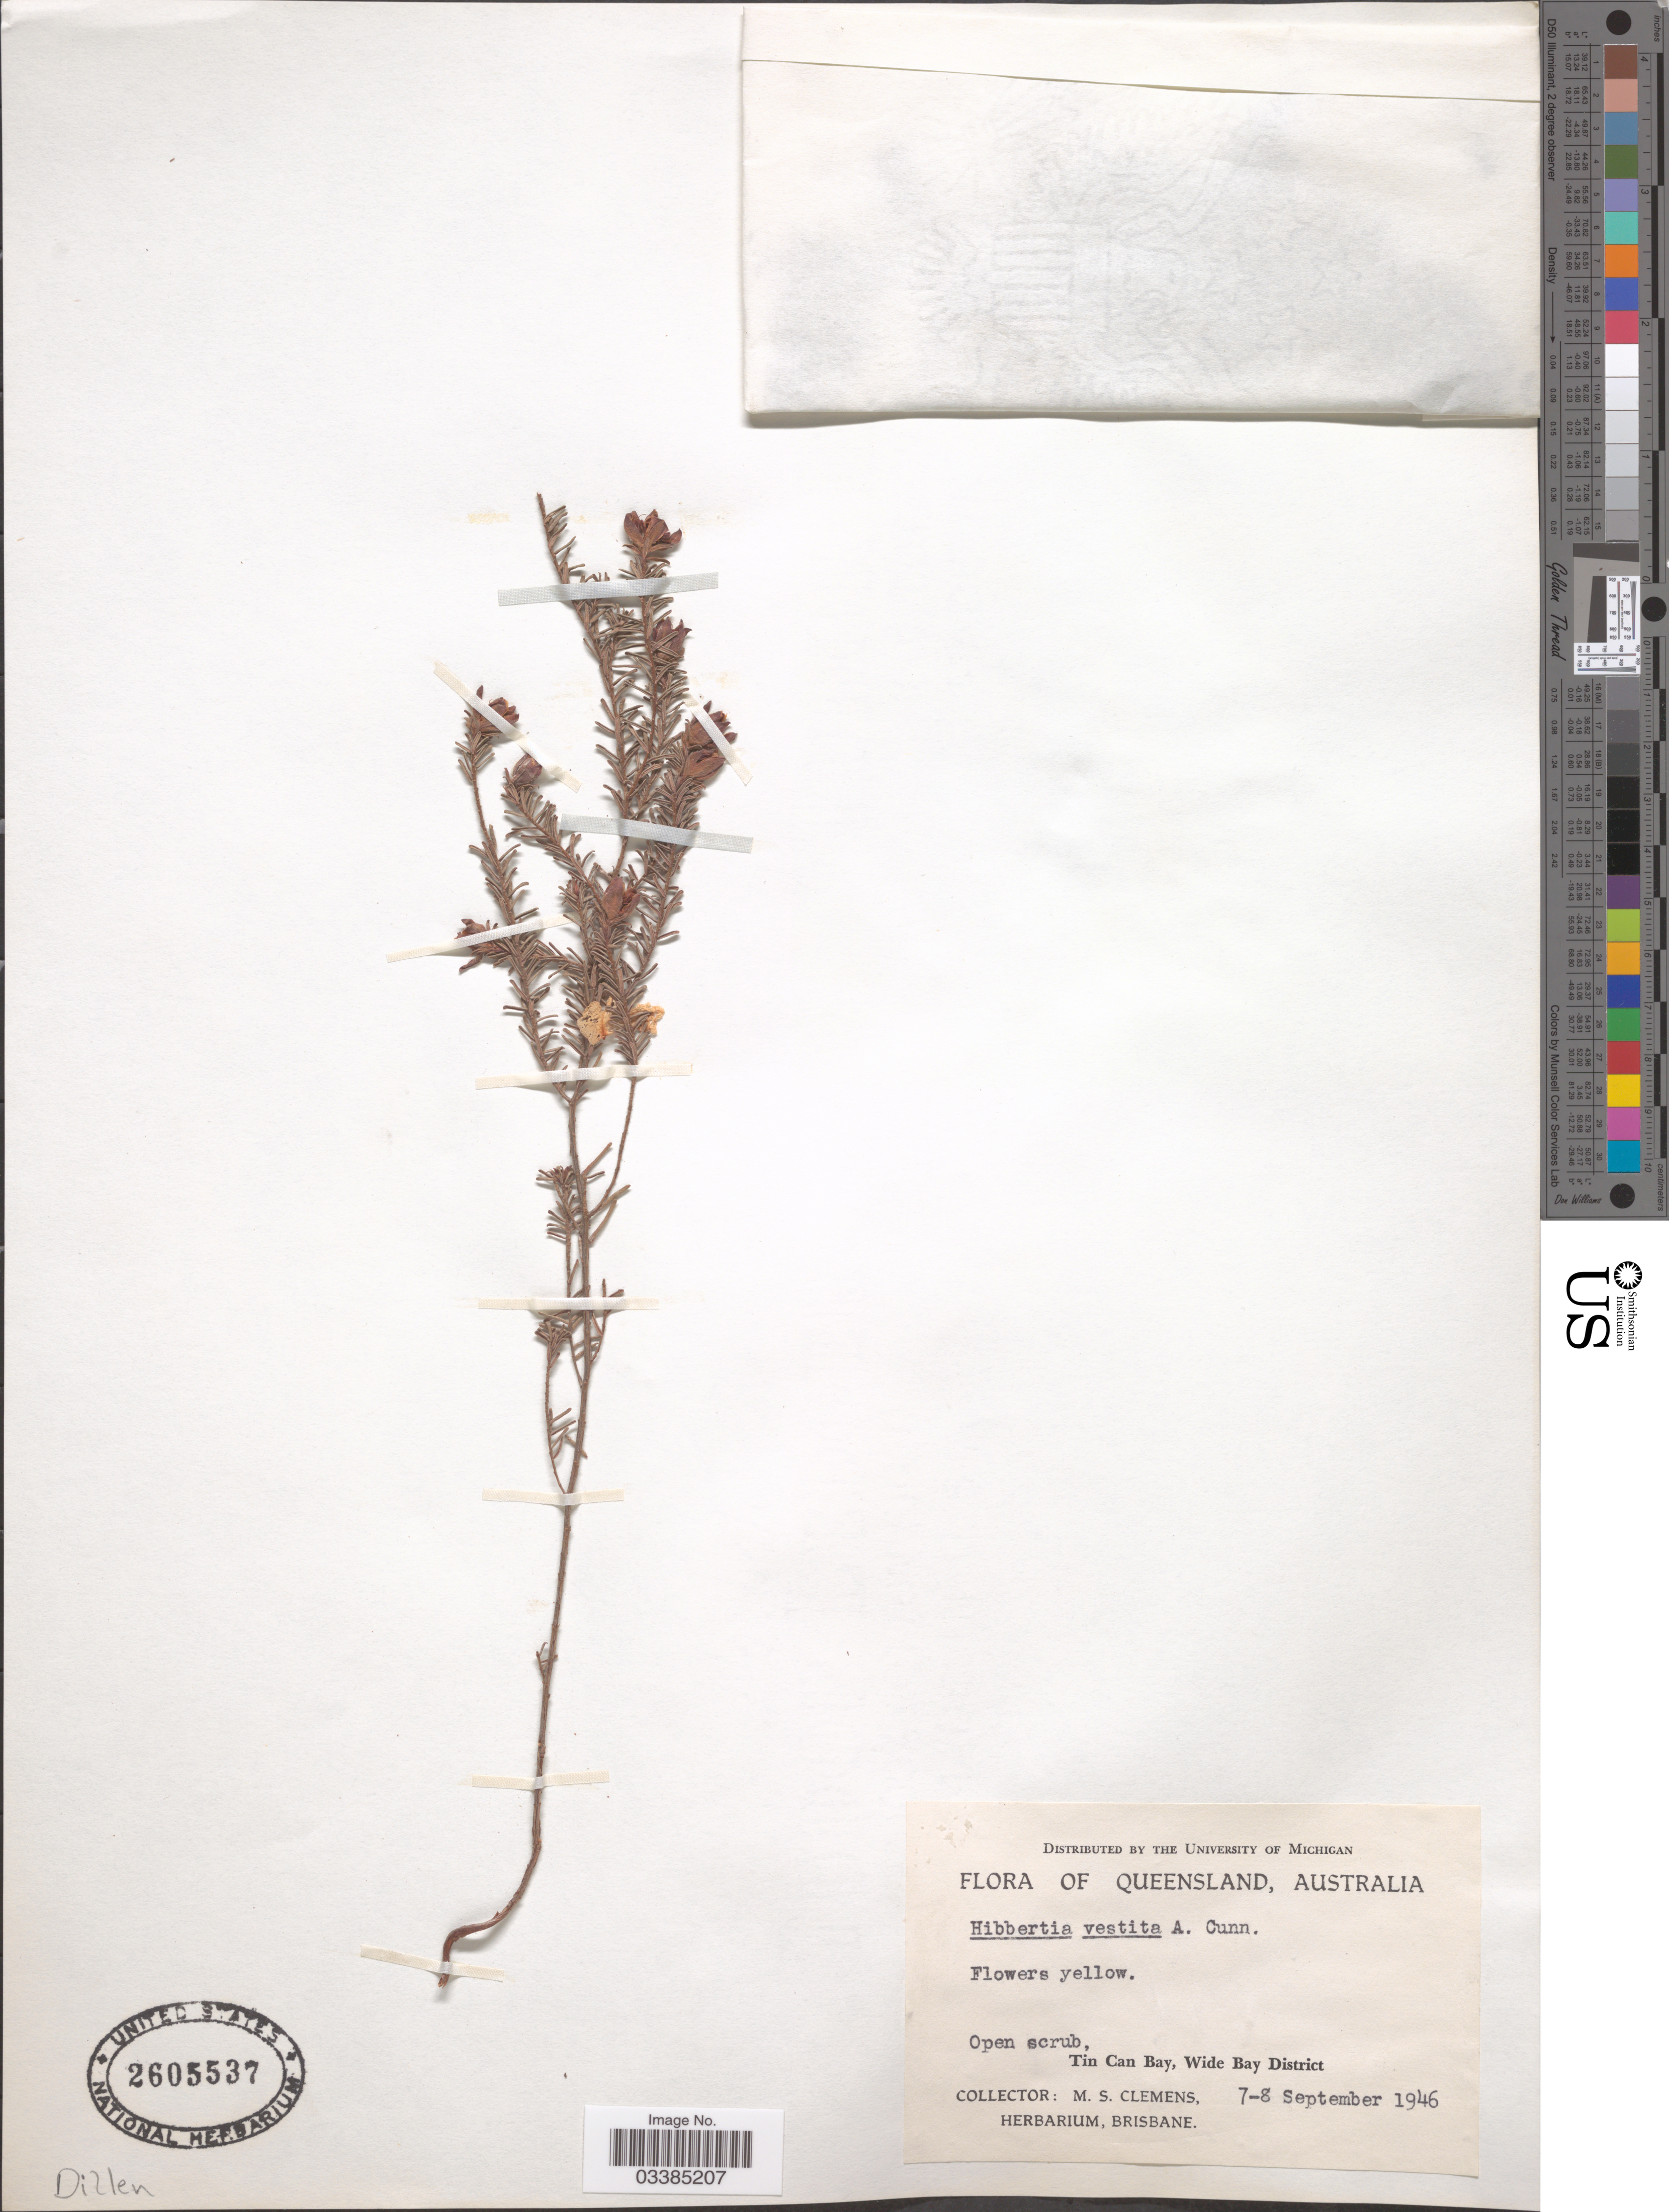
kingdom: Plantae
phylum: Tracheophyta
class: Magnoliopsida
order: Dilleniales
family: Dilleniaceae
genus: Hibbertia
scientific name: Hibbertia vestita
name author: A. Cunn. ex Benth.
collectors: M. S. Clemens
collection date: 1946-09-07/1946-09-08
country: Australia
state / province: Queensland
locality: Tin Can Bay, Wide Bay District.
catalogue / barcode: US 2605537